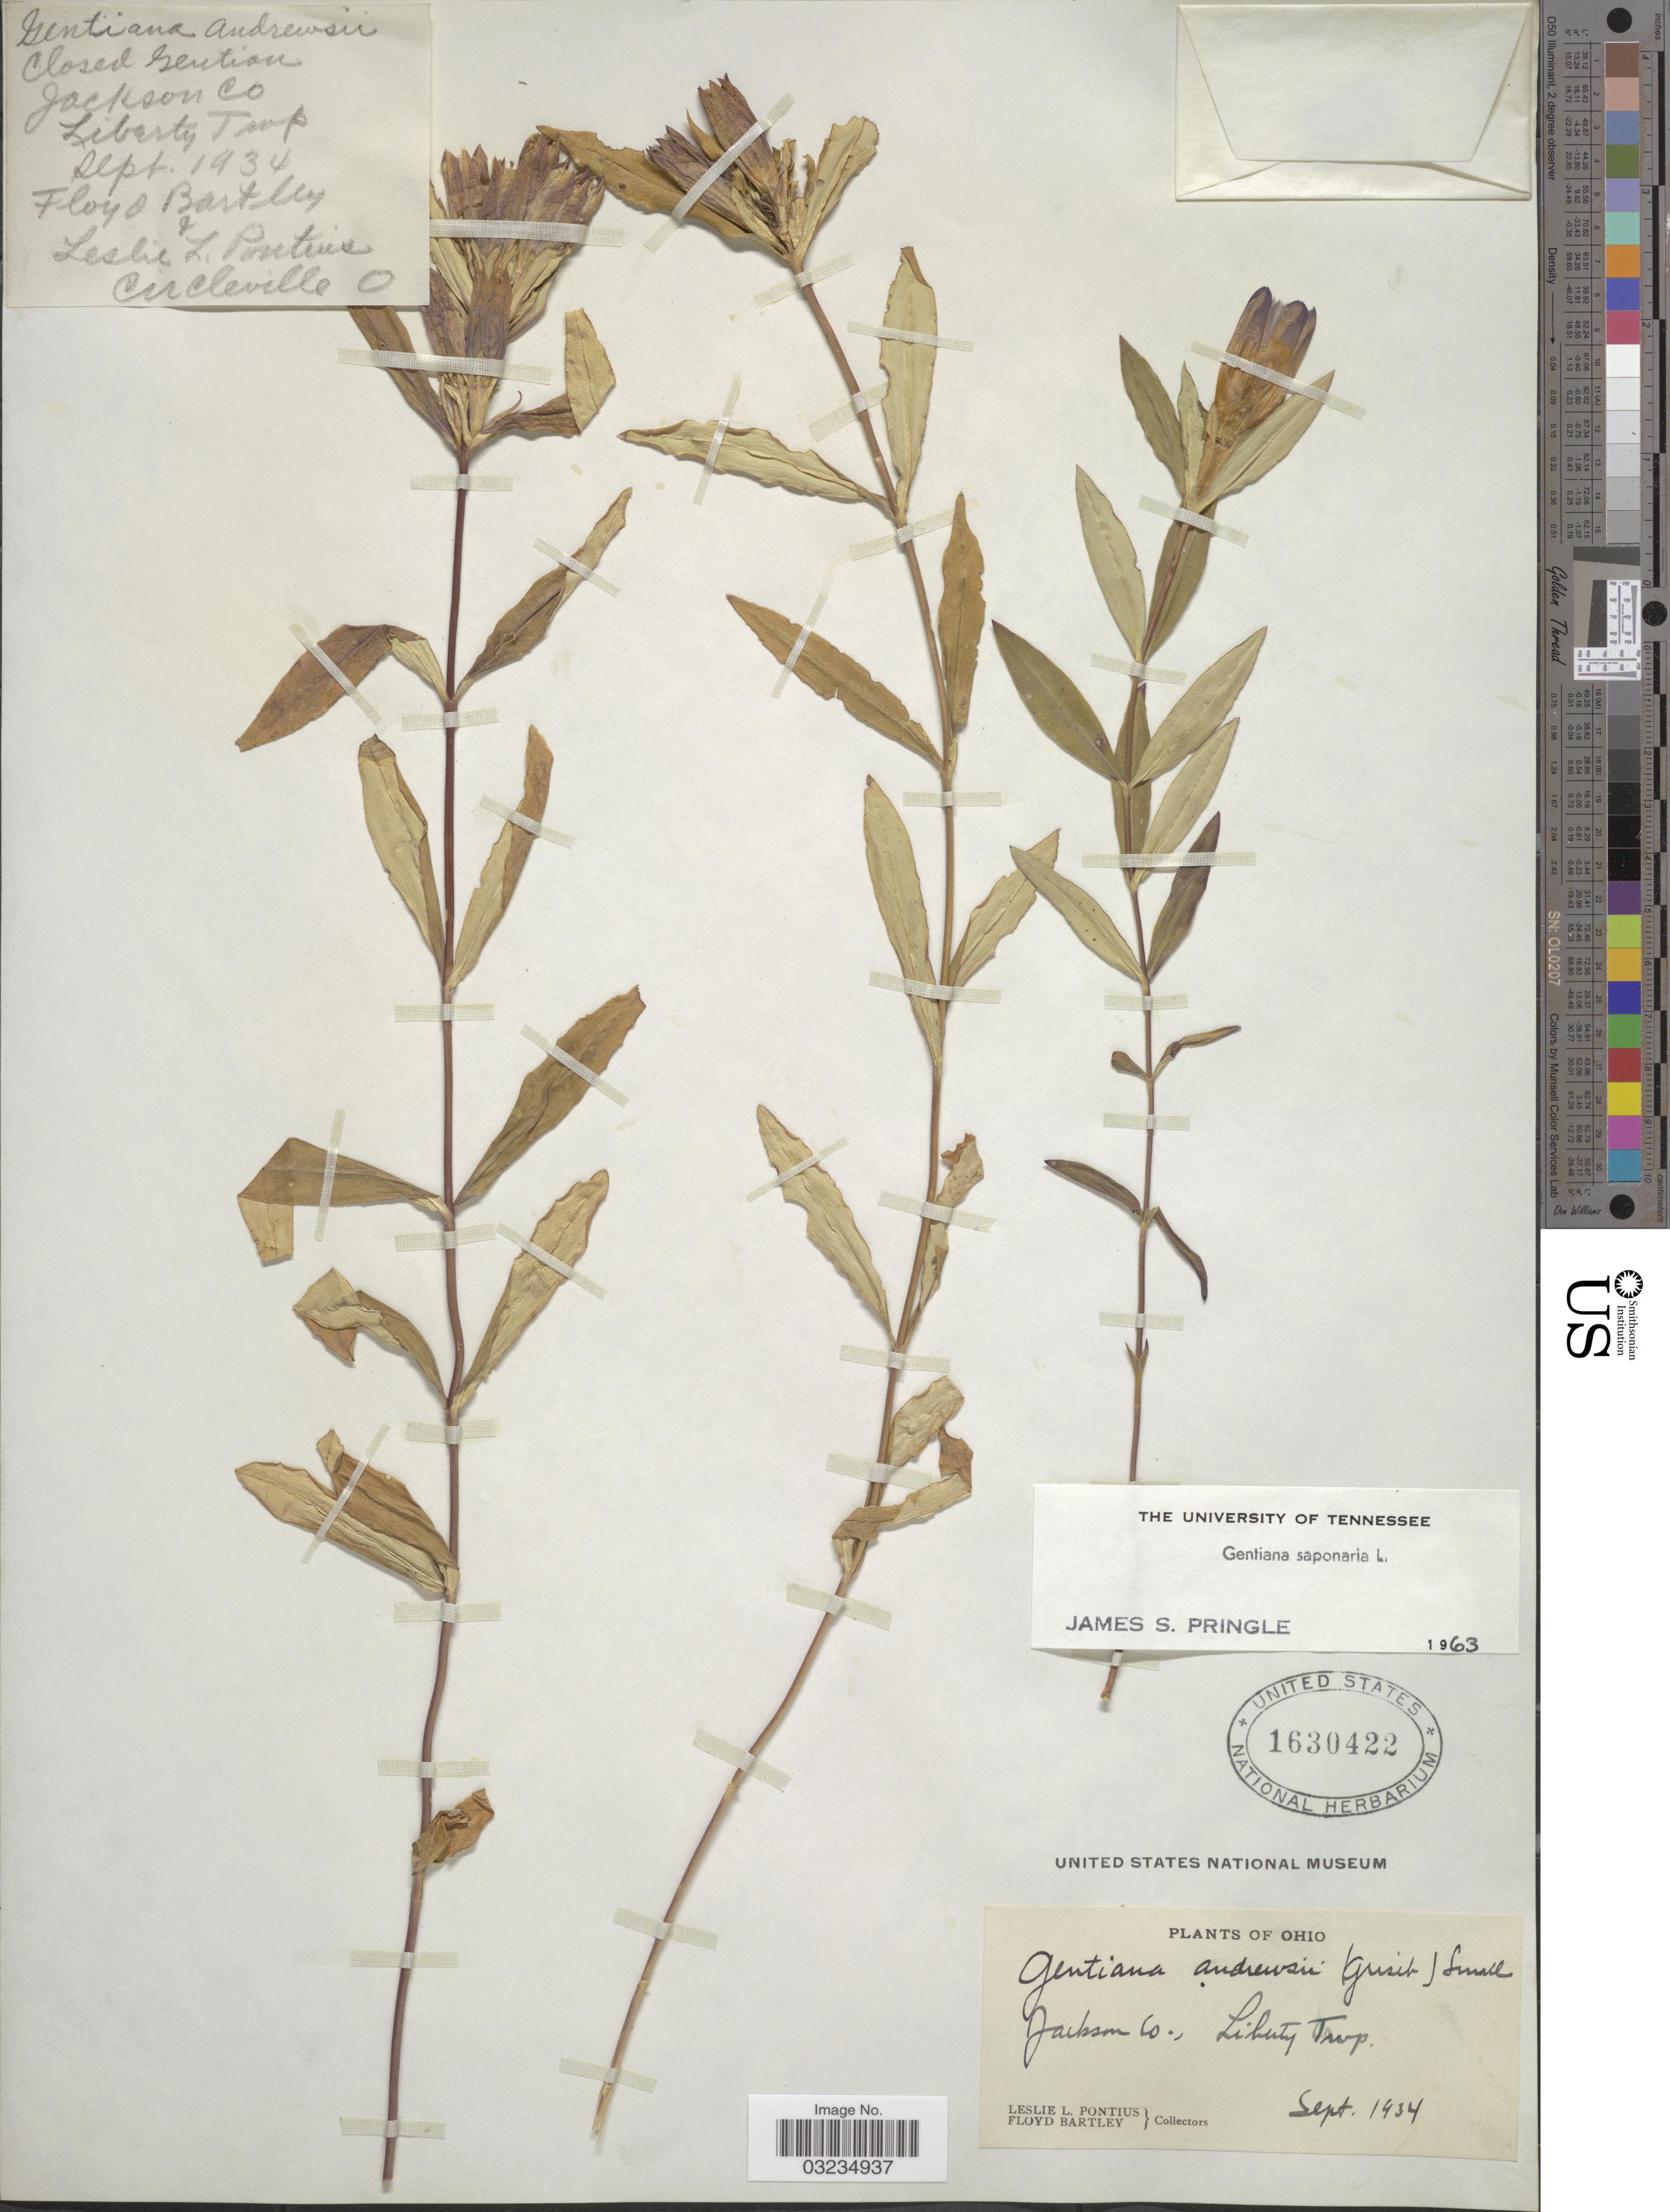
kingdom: Plantae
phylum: Tracheophyta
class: Magnoliopsida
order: Gentianales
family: Gentianaceae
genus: Gentiana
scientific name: Gentiana saponaria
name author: L.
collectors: L. Pontius & F. Bartley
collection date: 1934-09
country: United States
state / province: Ohio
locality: Jackson Co., Liberty Twp.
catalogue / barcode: US 1630422